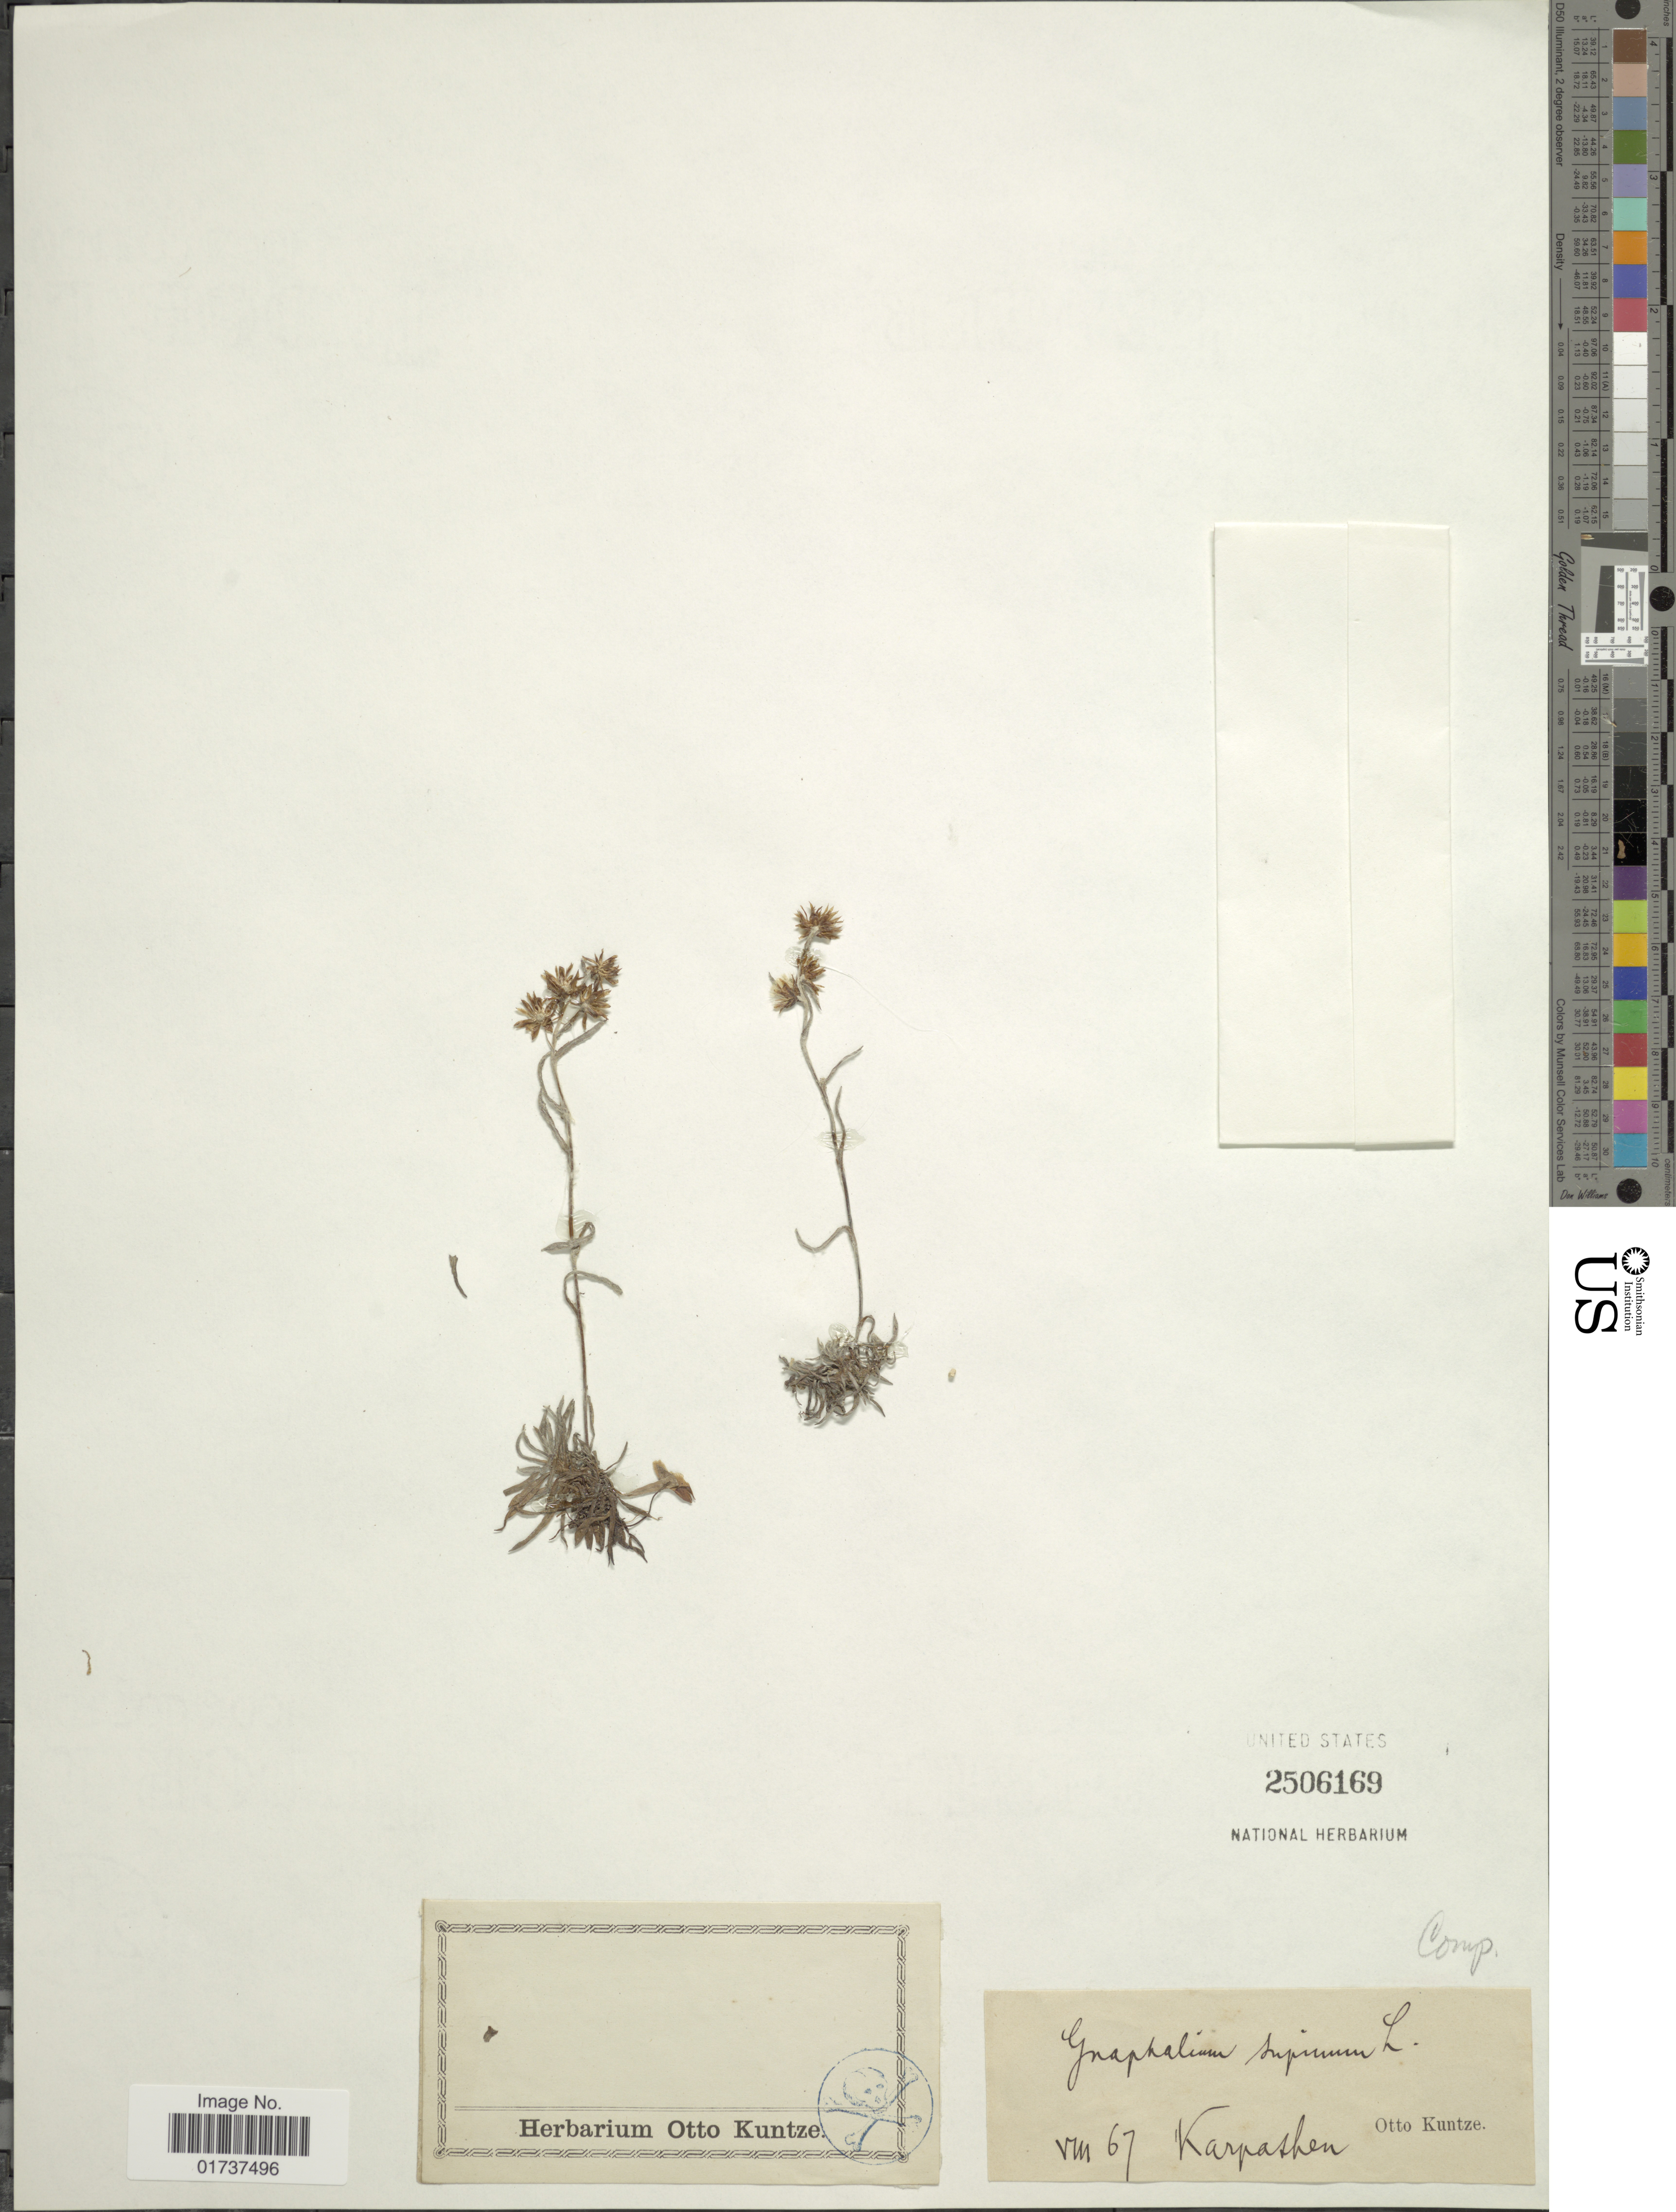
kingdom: Plantae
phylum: Tracheophyta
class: Magnoliopsida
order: Asterales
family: Asteraceae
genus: Gnaphalium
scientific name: Gnaphalium supinum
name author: L.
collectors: C.E.O. Kuntze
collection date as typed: Transcribed d/m/y: /8/67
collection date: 1867-08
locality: Karpathen (Carpathian Mountains)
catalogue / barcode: US 2506169